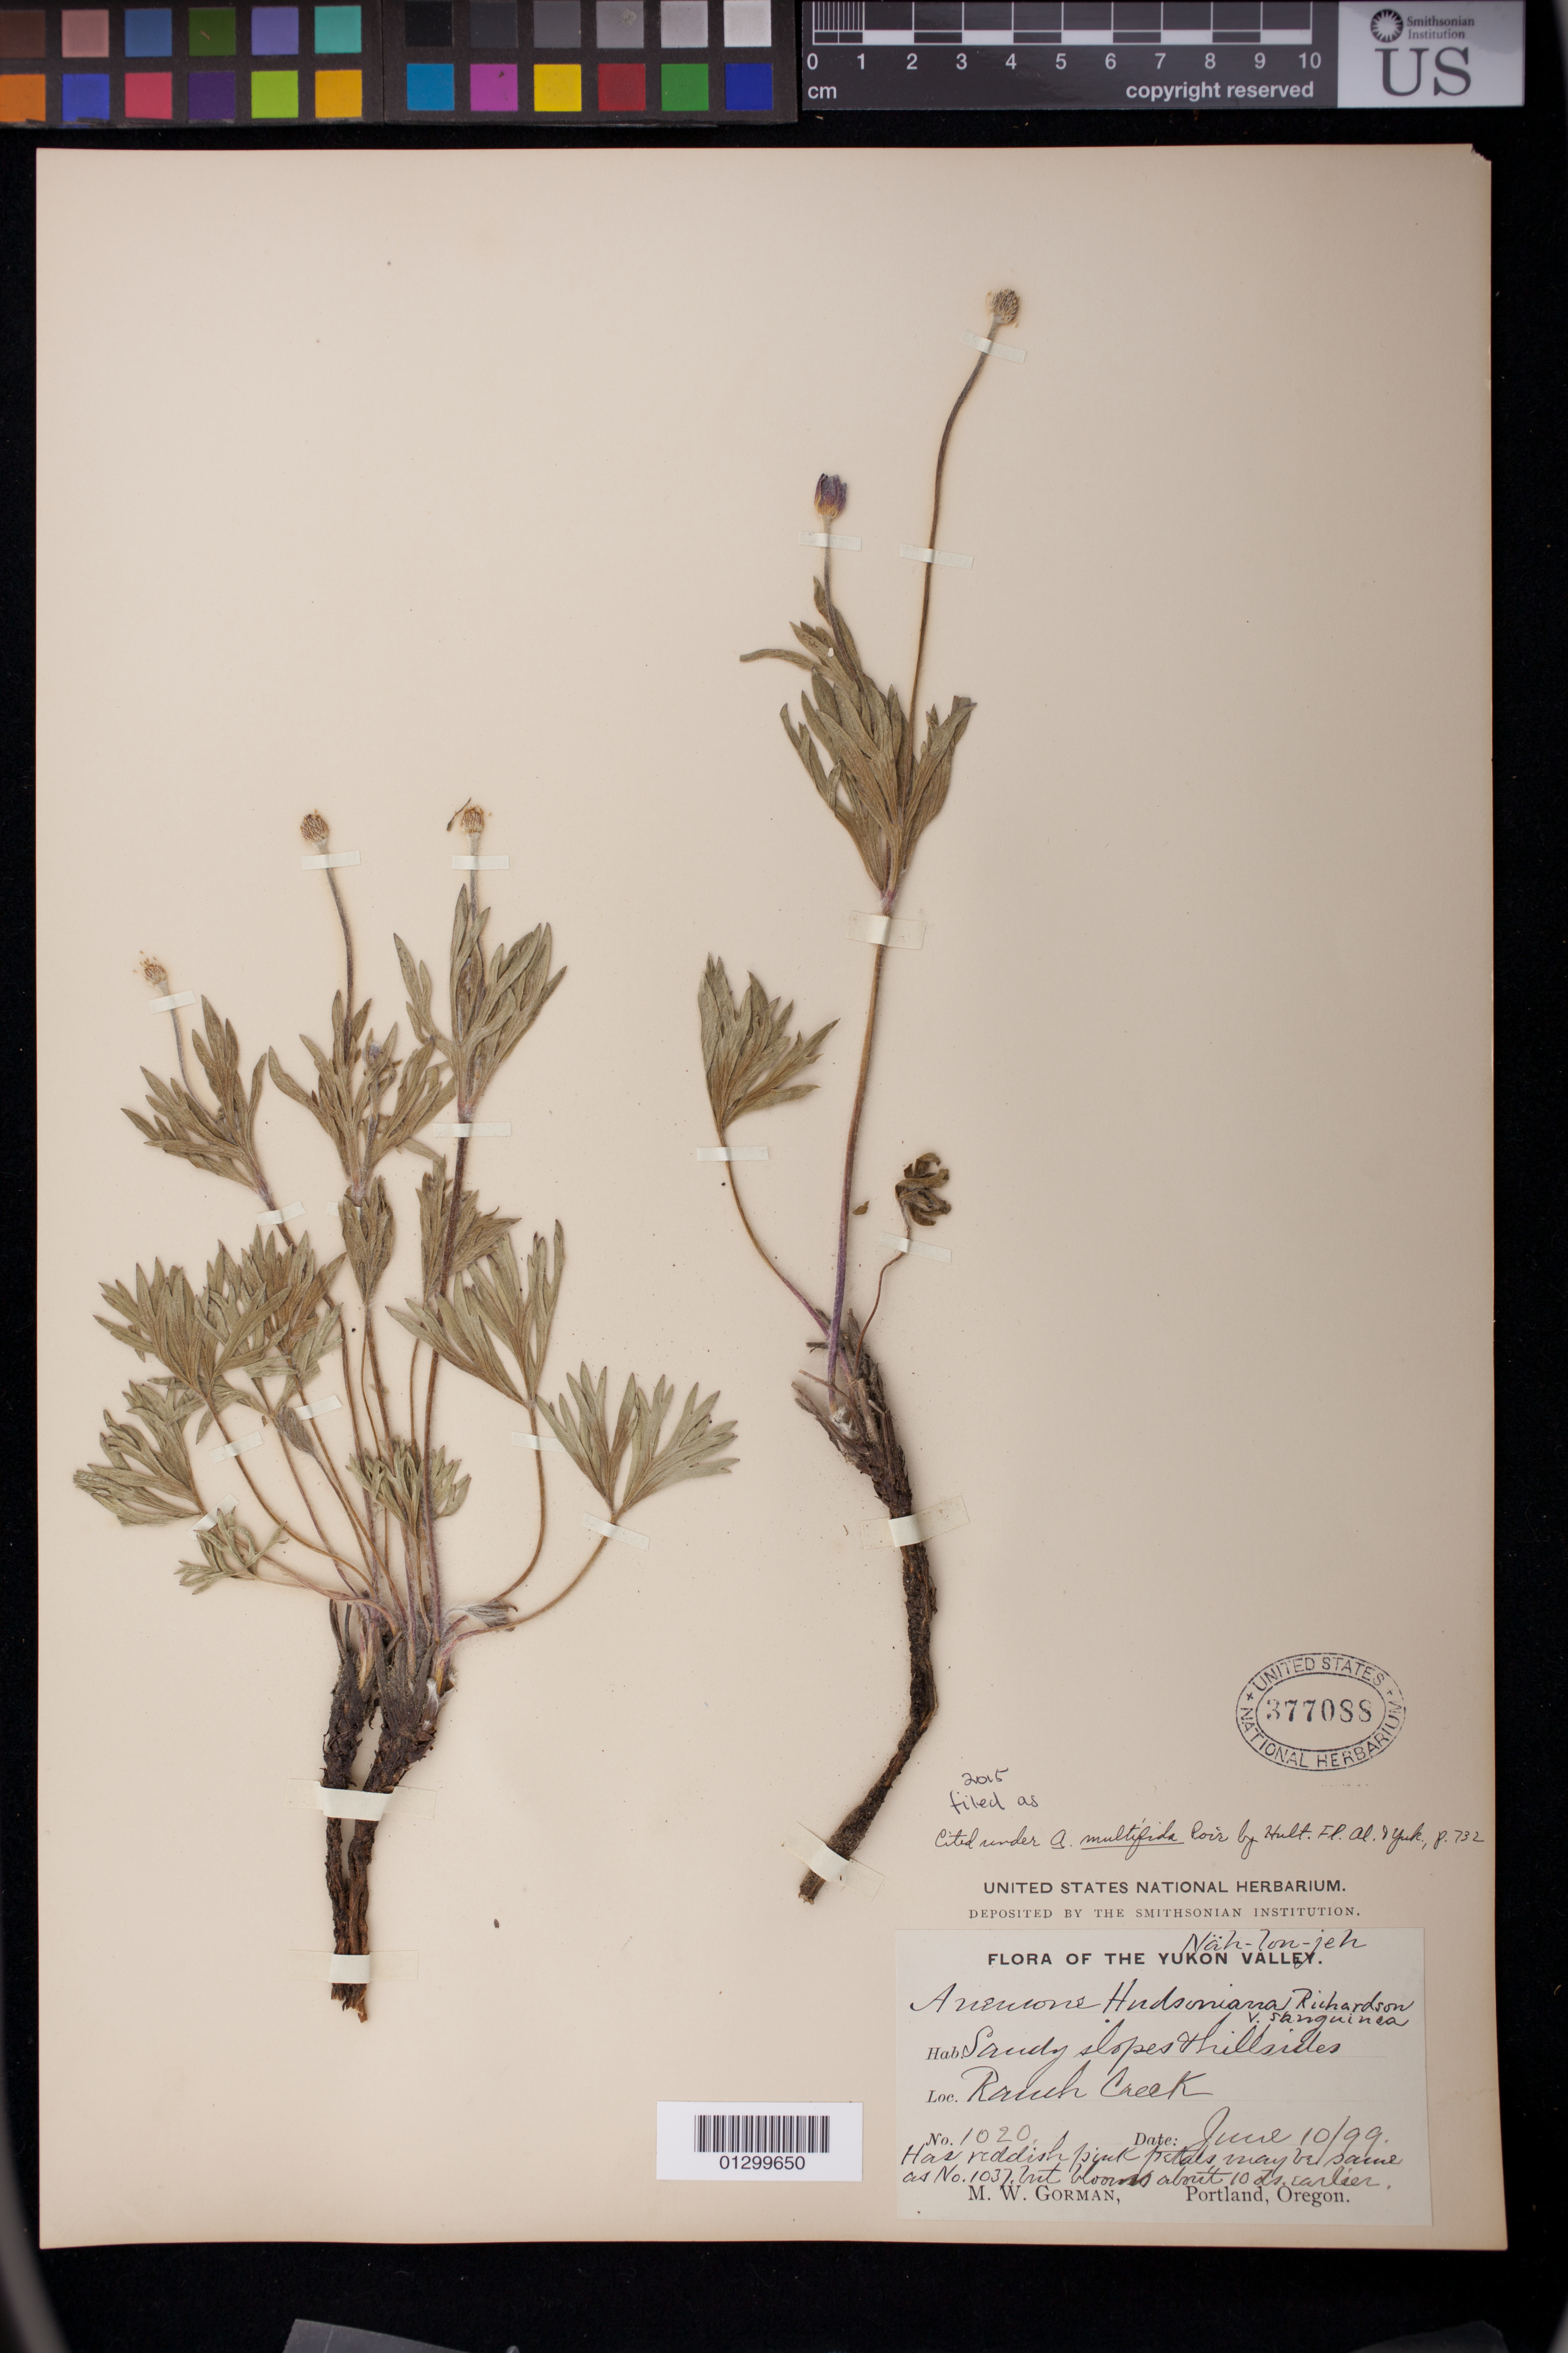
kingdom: Plantae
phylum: Tracheophyta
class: Magnoliopsida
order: Ranunculales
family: Ranunculaceae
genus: Anemone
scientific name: Anemone multifida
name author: Poir.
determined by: Hultén, [O.] Eric G.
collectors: M. W. Gorman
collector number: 1020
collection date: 1899-06-10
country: Canada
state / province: British Columbia / Yukon Territory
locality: Ranch Creek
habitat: Sandy slopes and hillsides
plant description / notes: Has reddish pink petals may be the same as No. 1037 but blooms about 10 days earlier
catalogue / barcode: US 377088